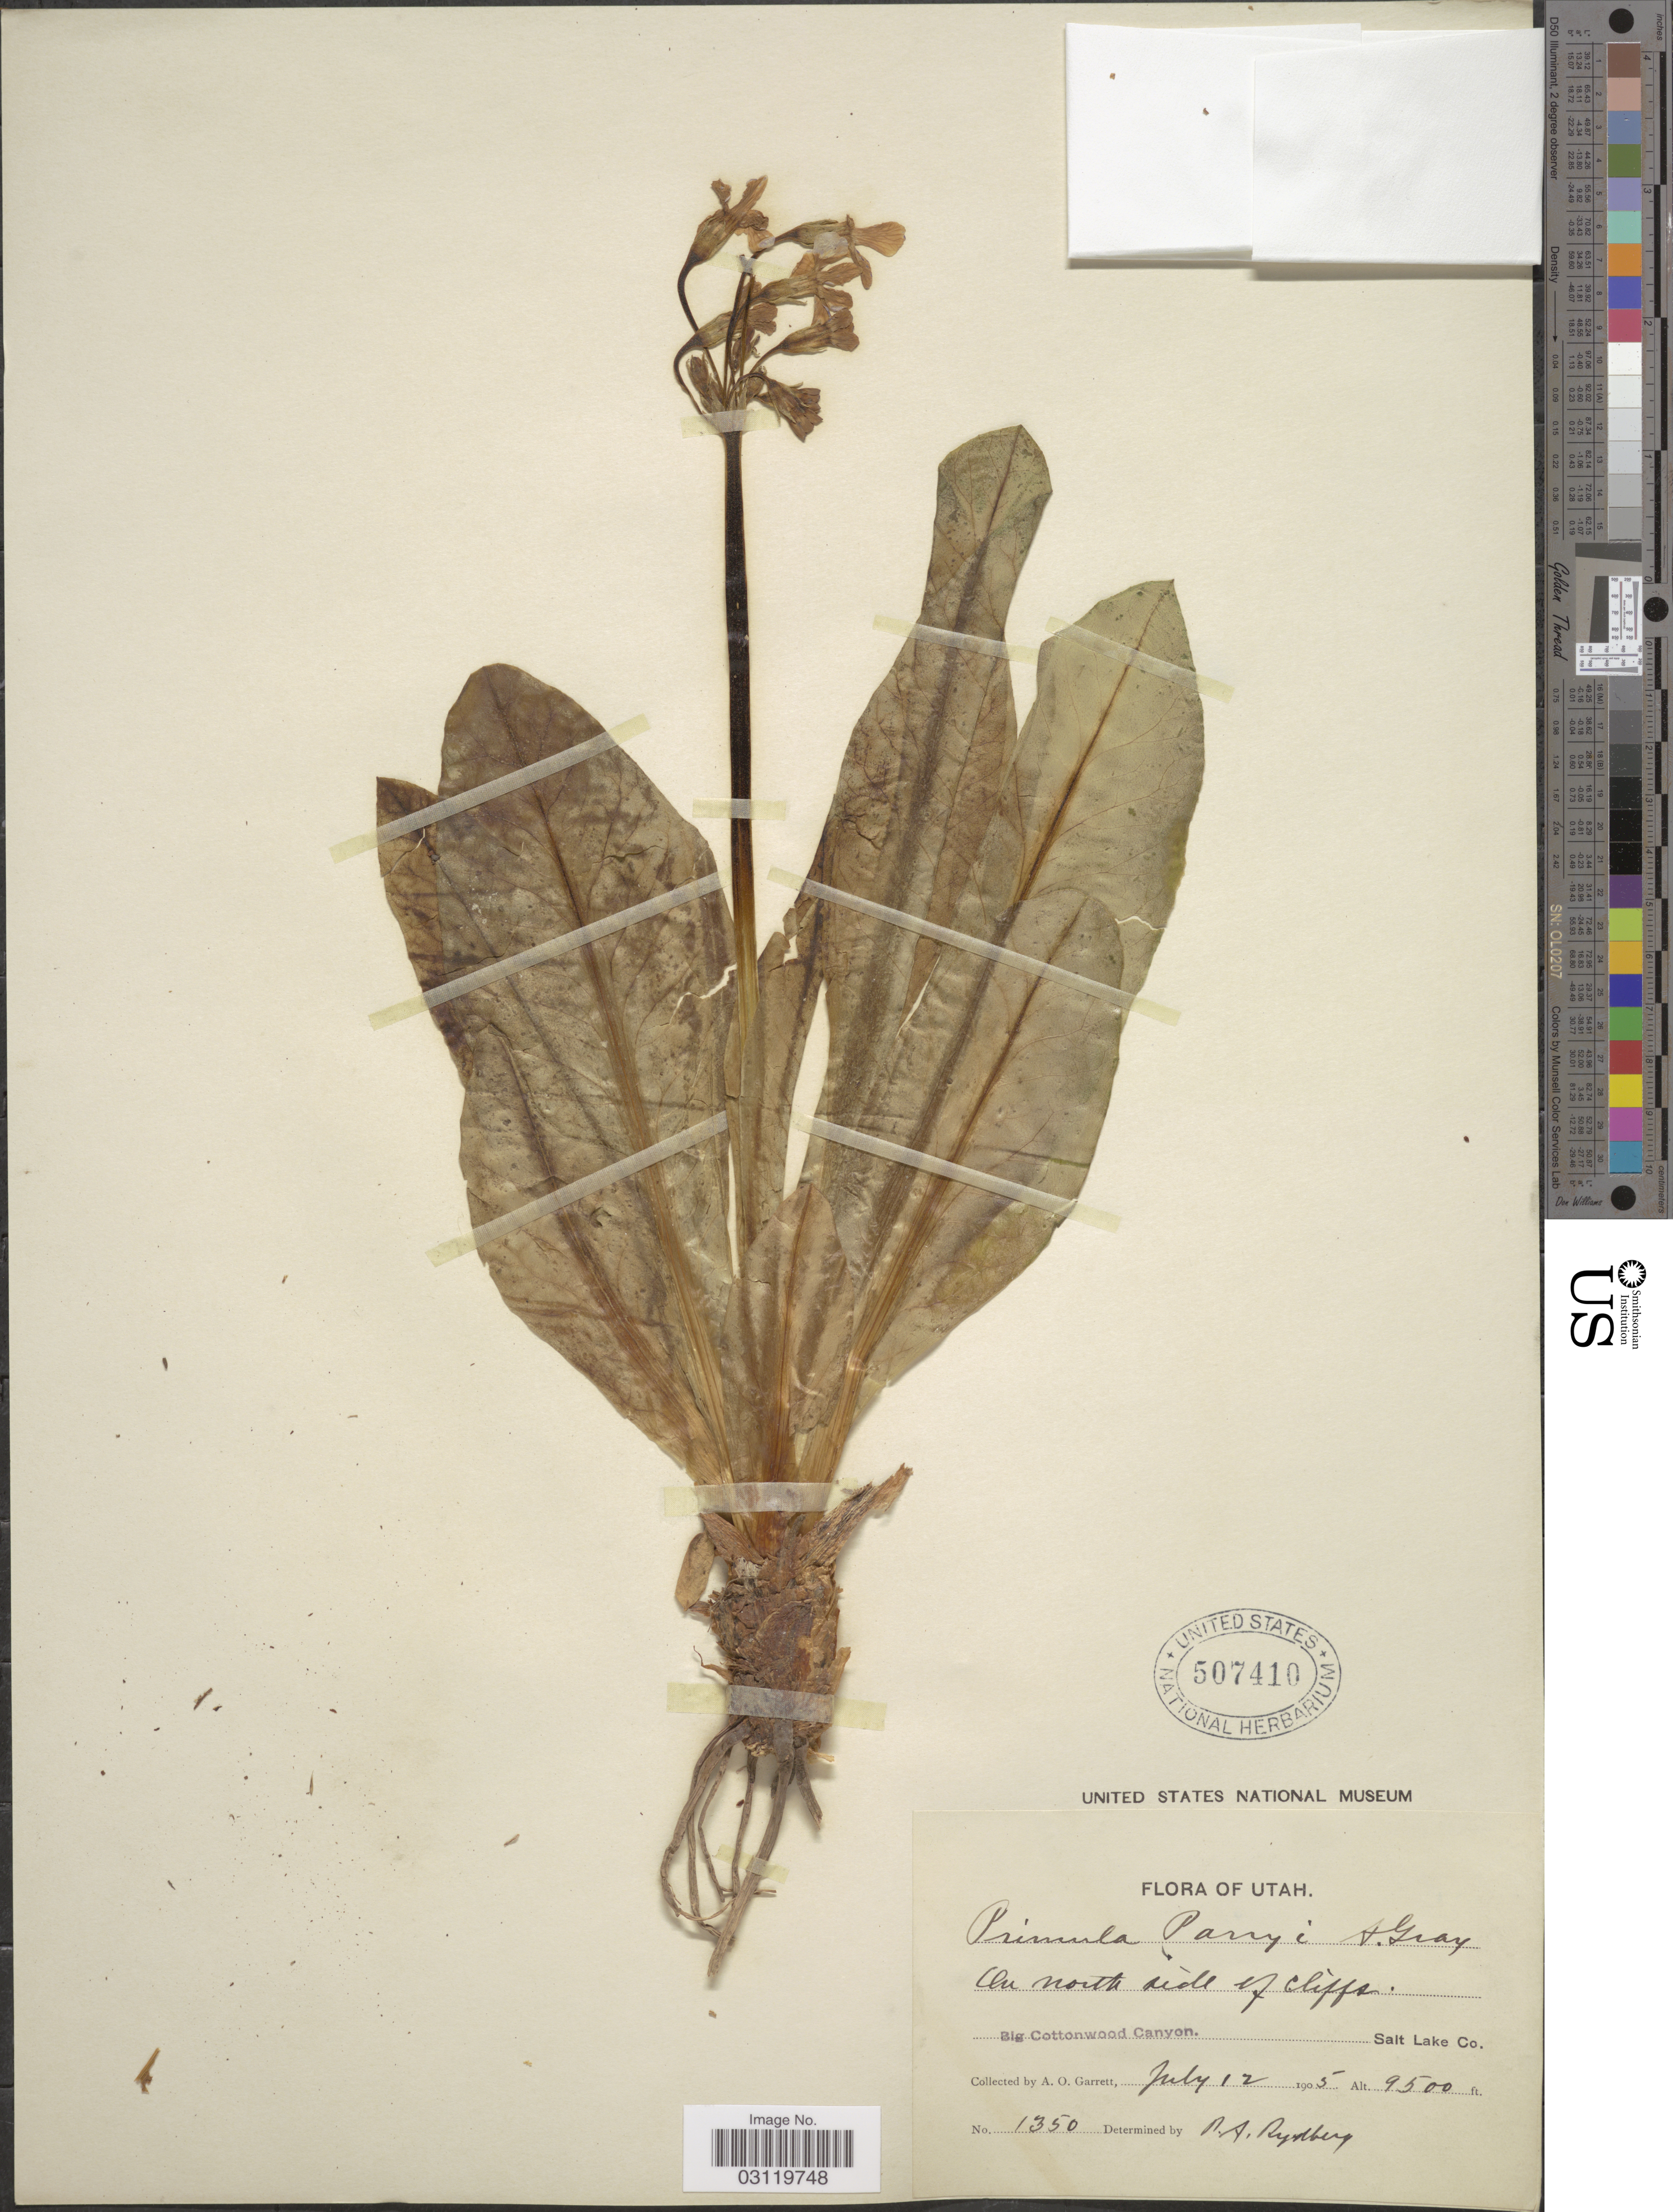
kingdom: Plantae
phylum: Tracheophyta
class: Magnoliopsida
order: Ericales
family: Primulaceae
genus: Primula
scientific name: Primula parryi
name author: A. Gray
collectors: A. O. Garrett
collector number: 1350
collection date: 1905-07-12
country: United States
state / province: Utah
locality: On north side of cliffs. Big Cottonwood Canyon, Salt Lake Co.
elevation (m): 2896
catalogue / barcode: US 507410